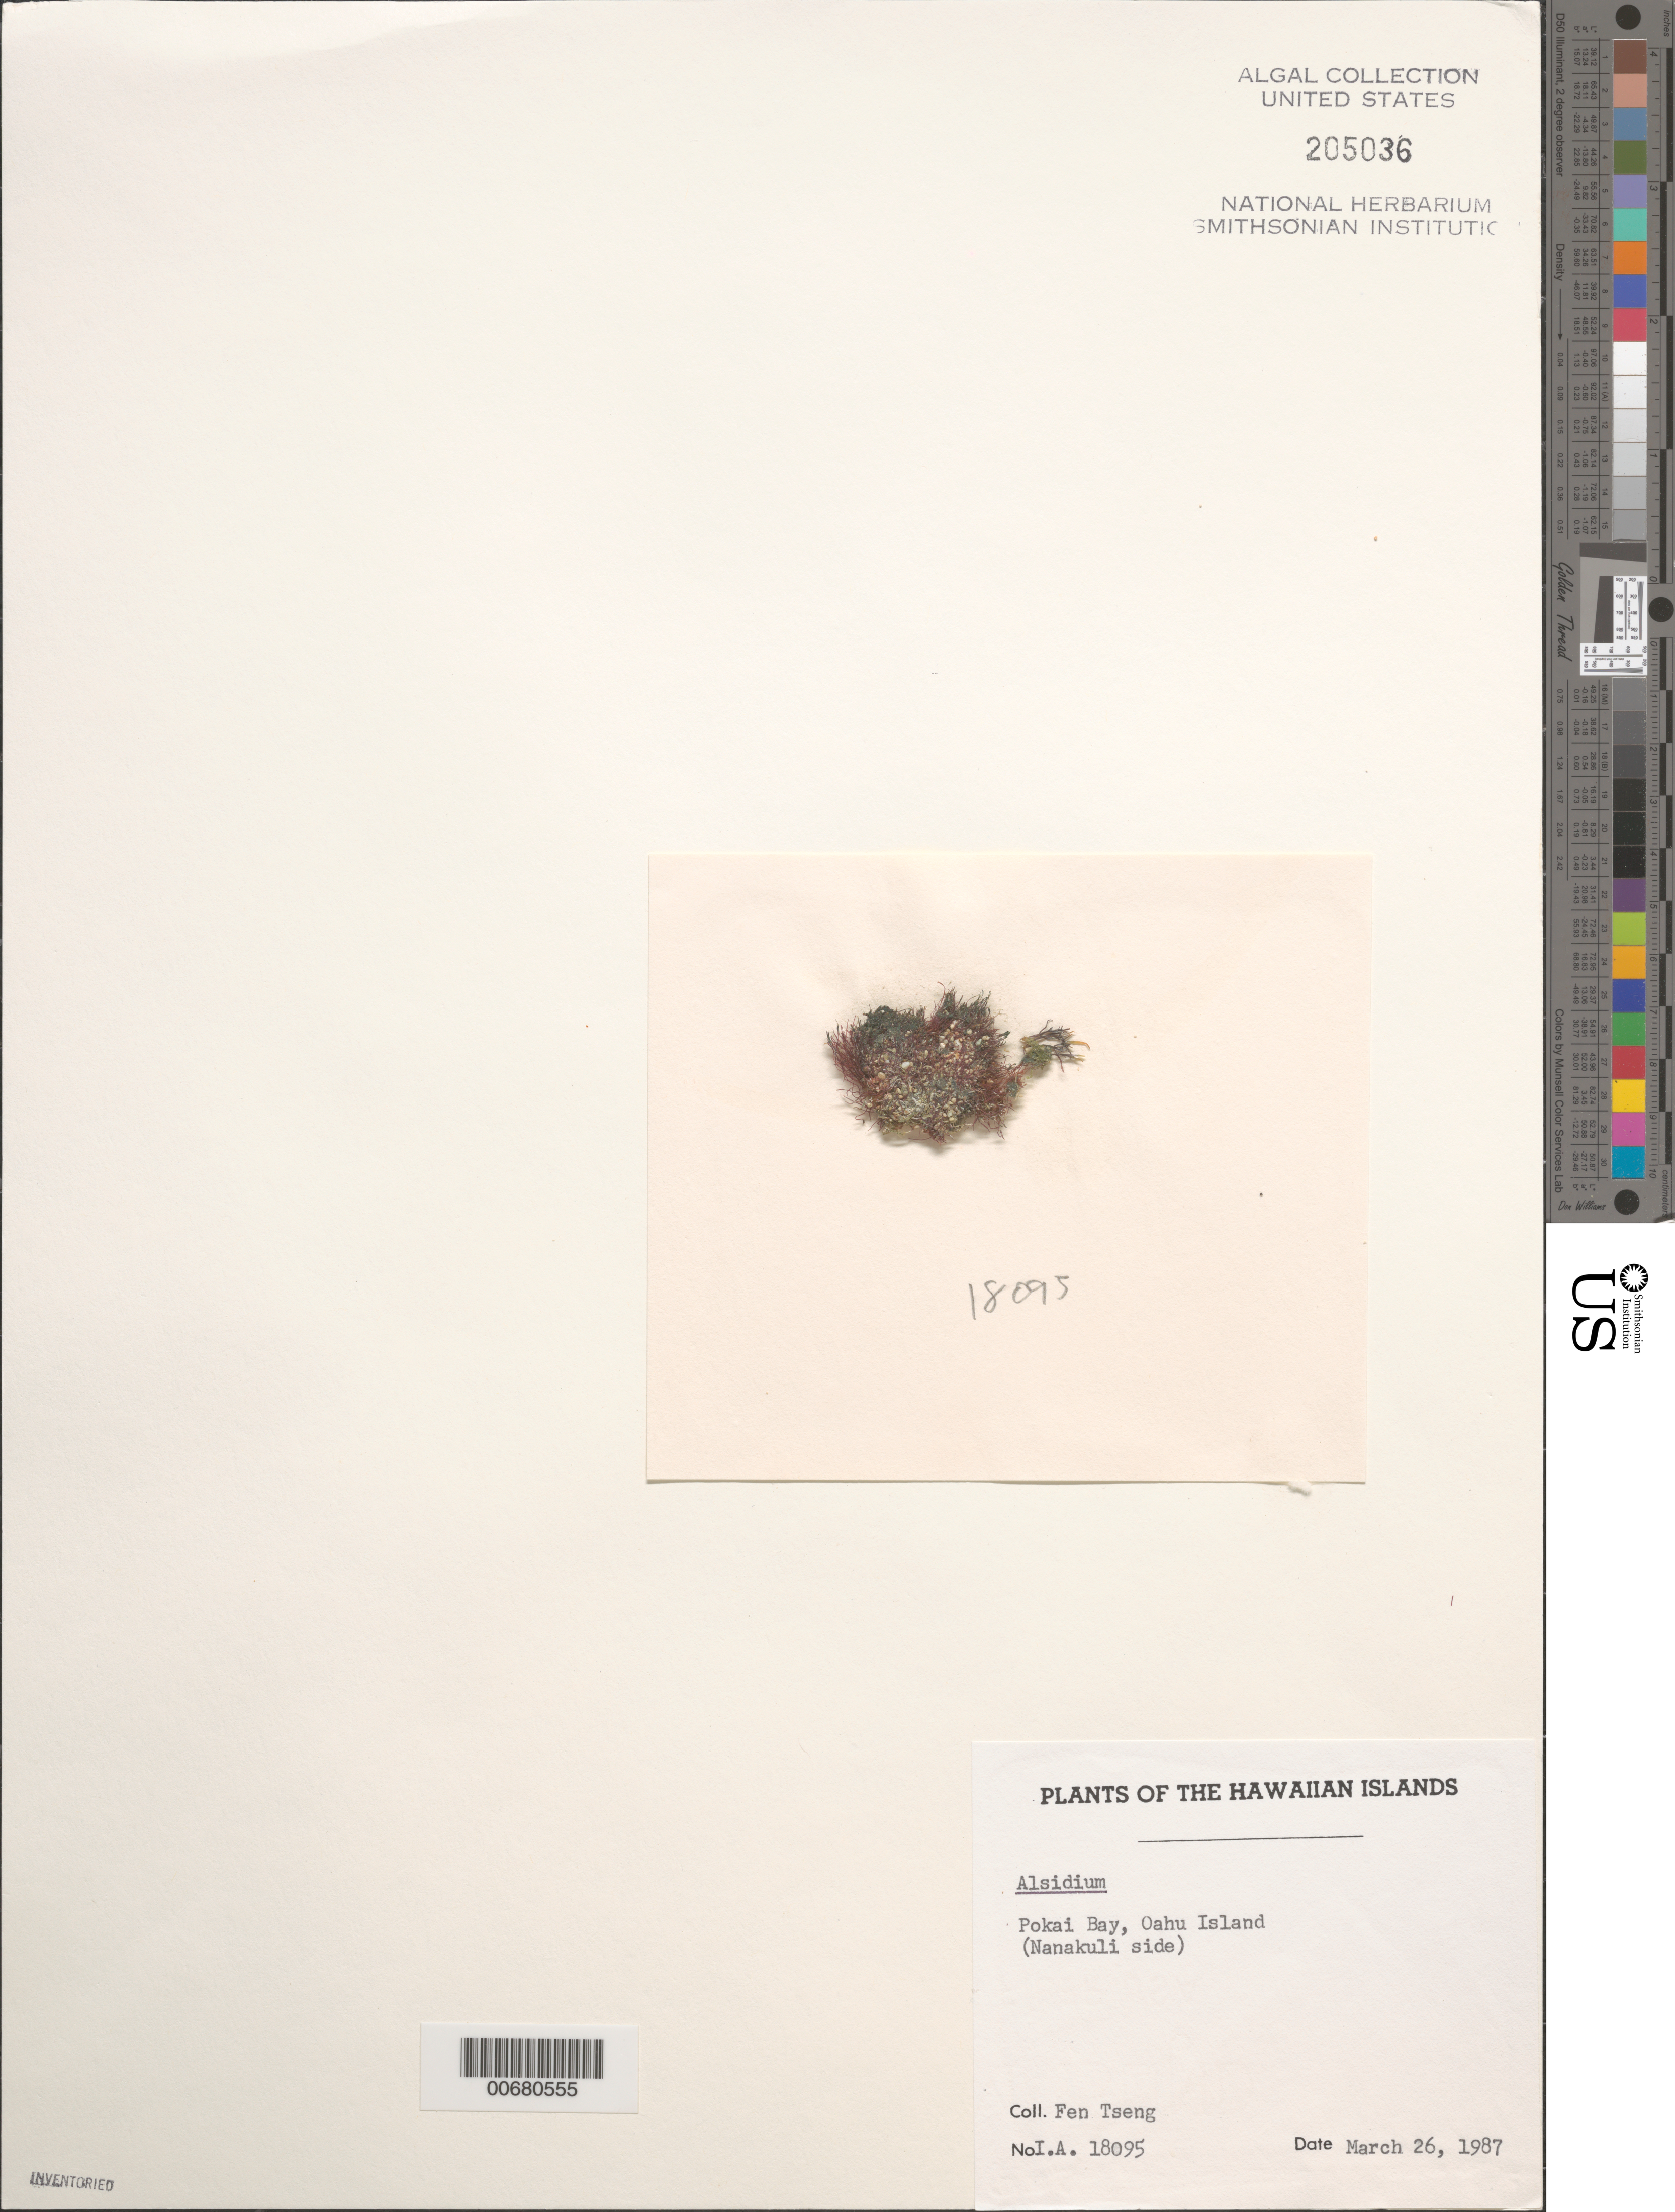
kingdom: Plantae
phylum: Rhodophyta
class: Florideophyceae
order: Ceramiales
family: Rhodomelaceae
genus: Alsidium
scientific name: Alsidium sp.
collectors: F. Tseng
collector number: IAA 18095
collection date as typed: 26 Mar 1987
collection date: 1987-03-26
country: United States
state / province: Hawaii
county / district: Honolulu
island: Oahu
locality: Pokai Bay (Nanakuli side)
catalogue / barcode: US 205036